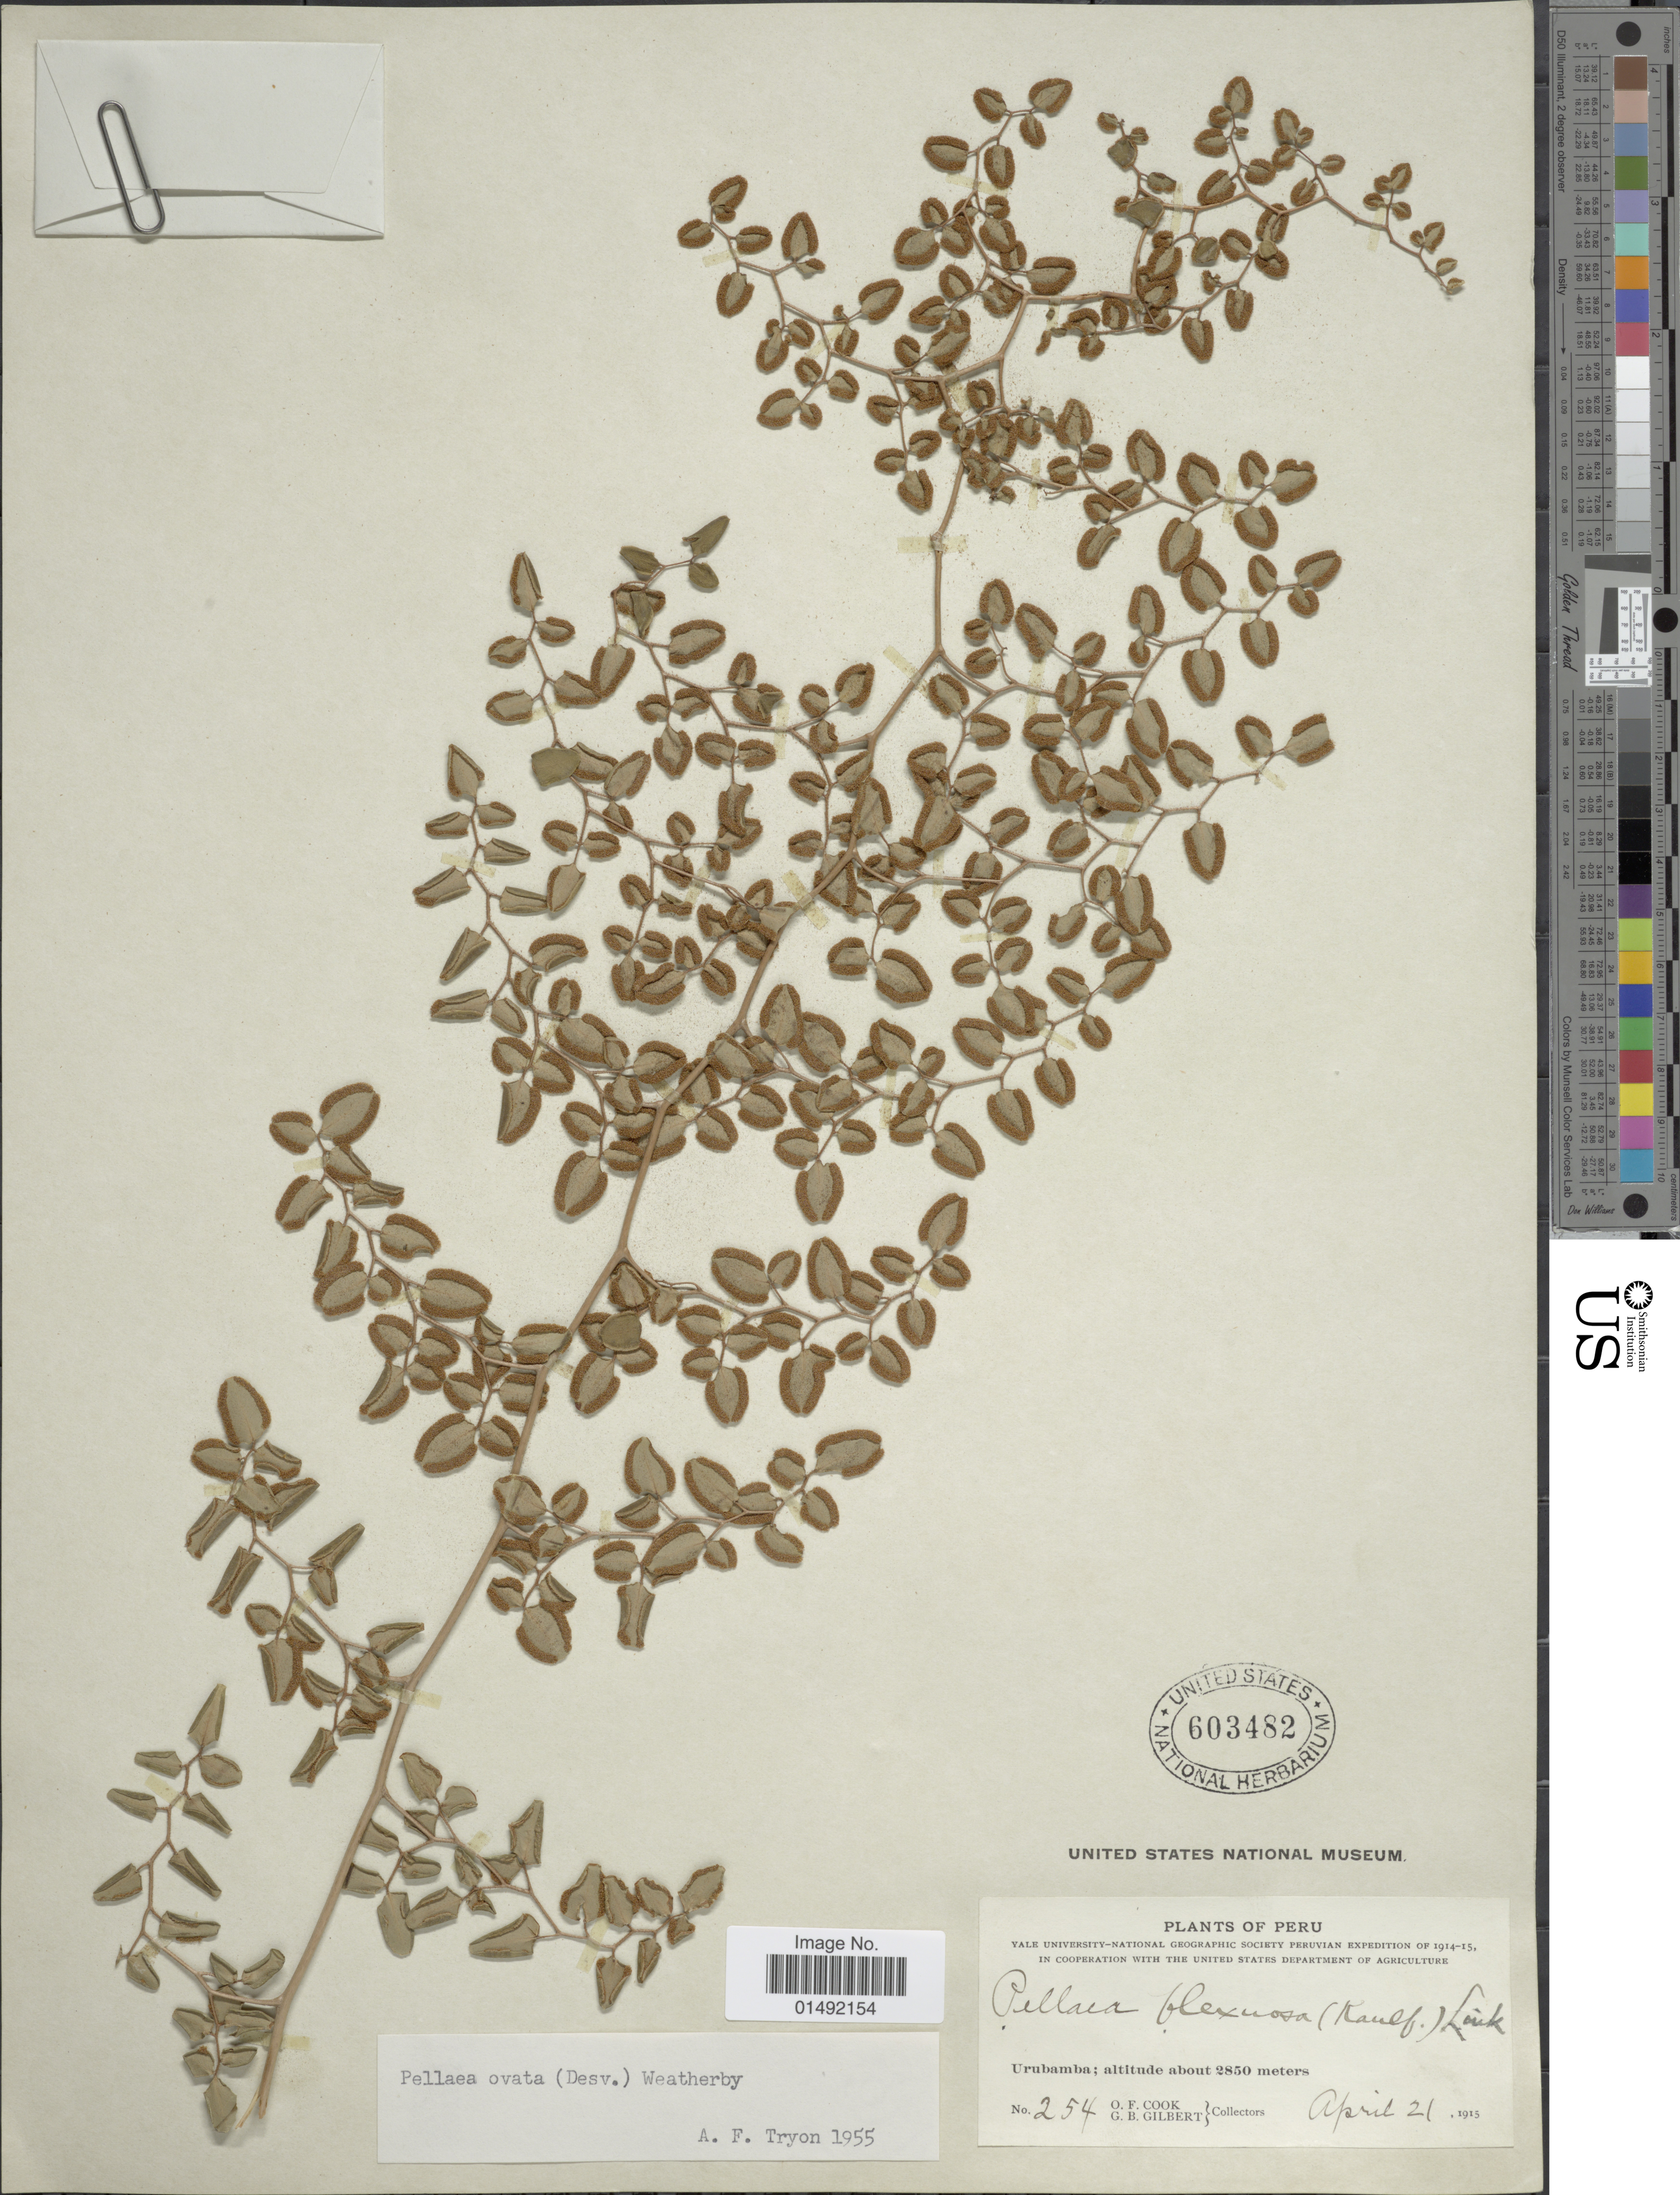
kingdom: Plantae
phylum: Tracheophyta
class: Polypodiopsida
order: Polypodiales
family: Pteridaceae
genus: Pellaea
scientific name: Pellaea ovata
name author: (Desv.) Weath.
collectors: O. F. Cook & G. B. Gilbert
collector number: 254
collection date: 1915-04-21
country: Peru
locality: Urubamba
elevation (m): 2850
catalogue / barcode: US 603482